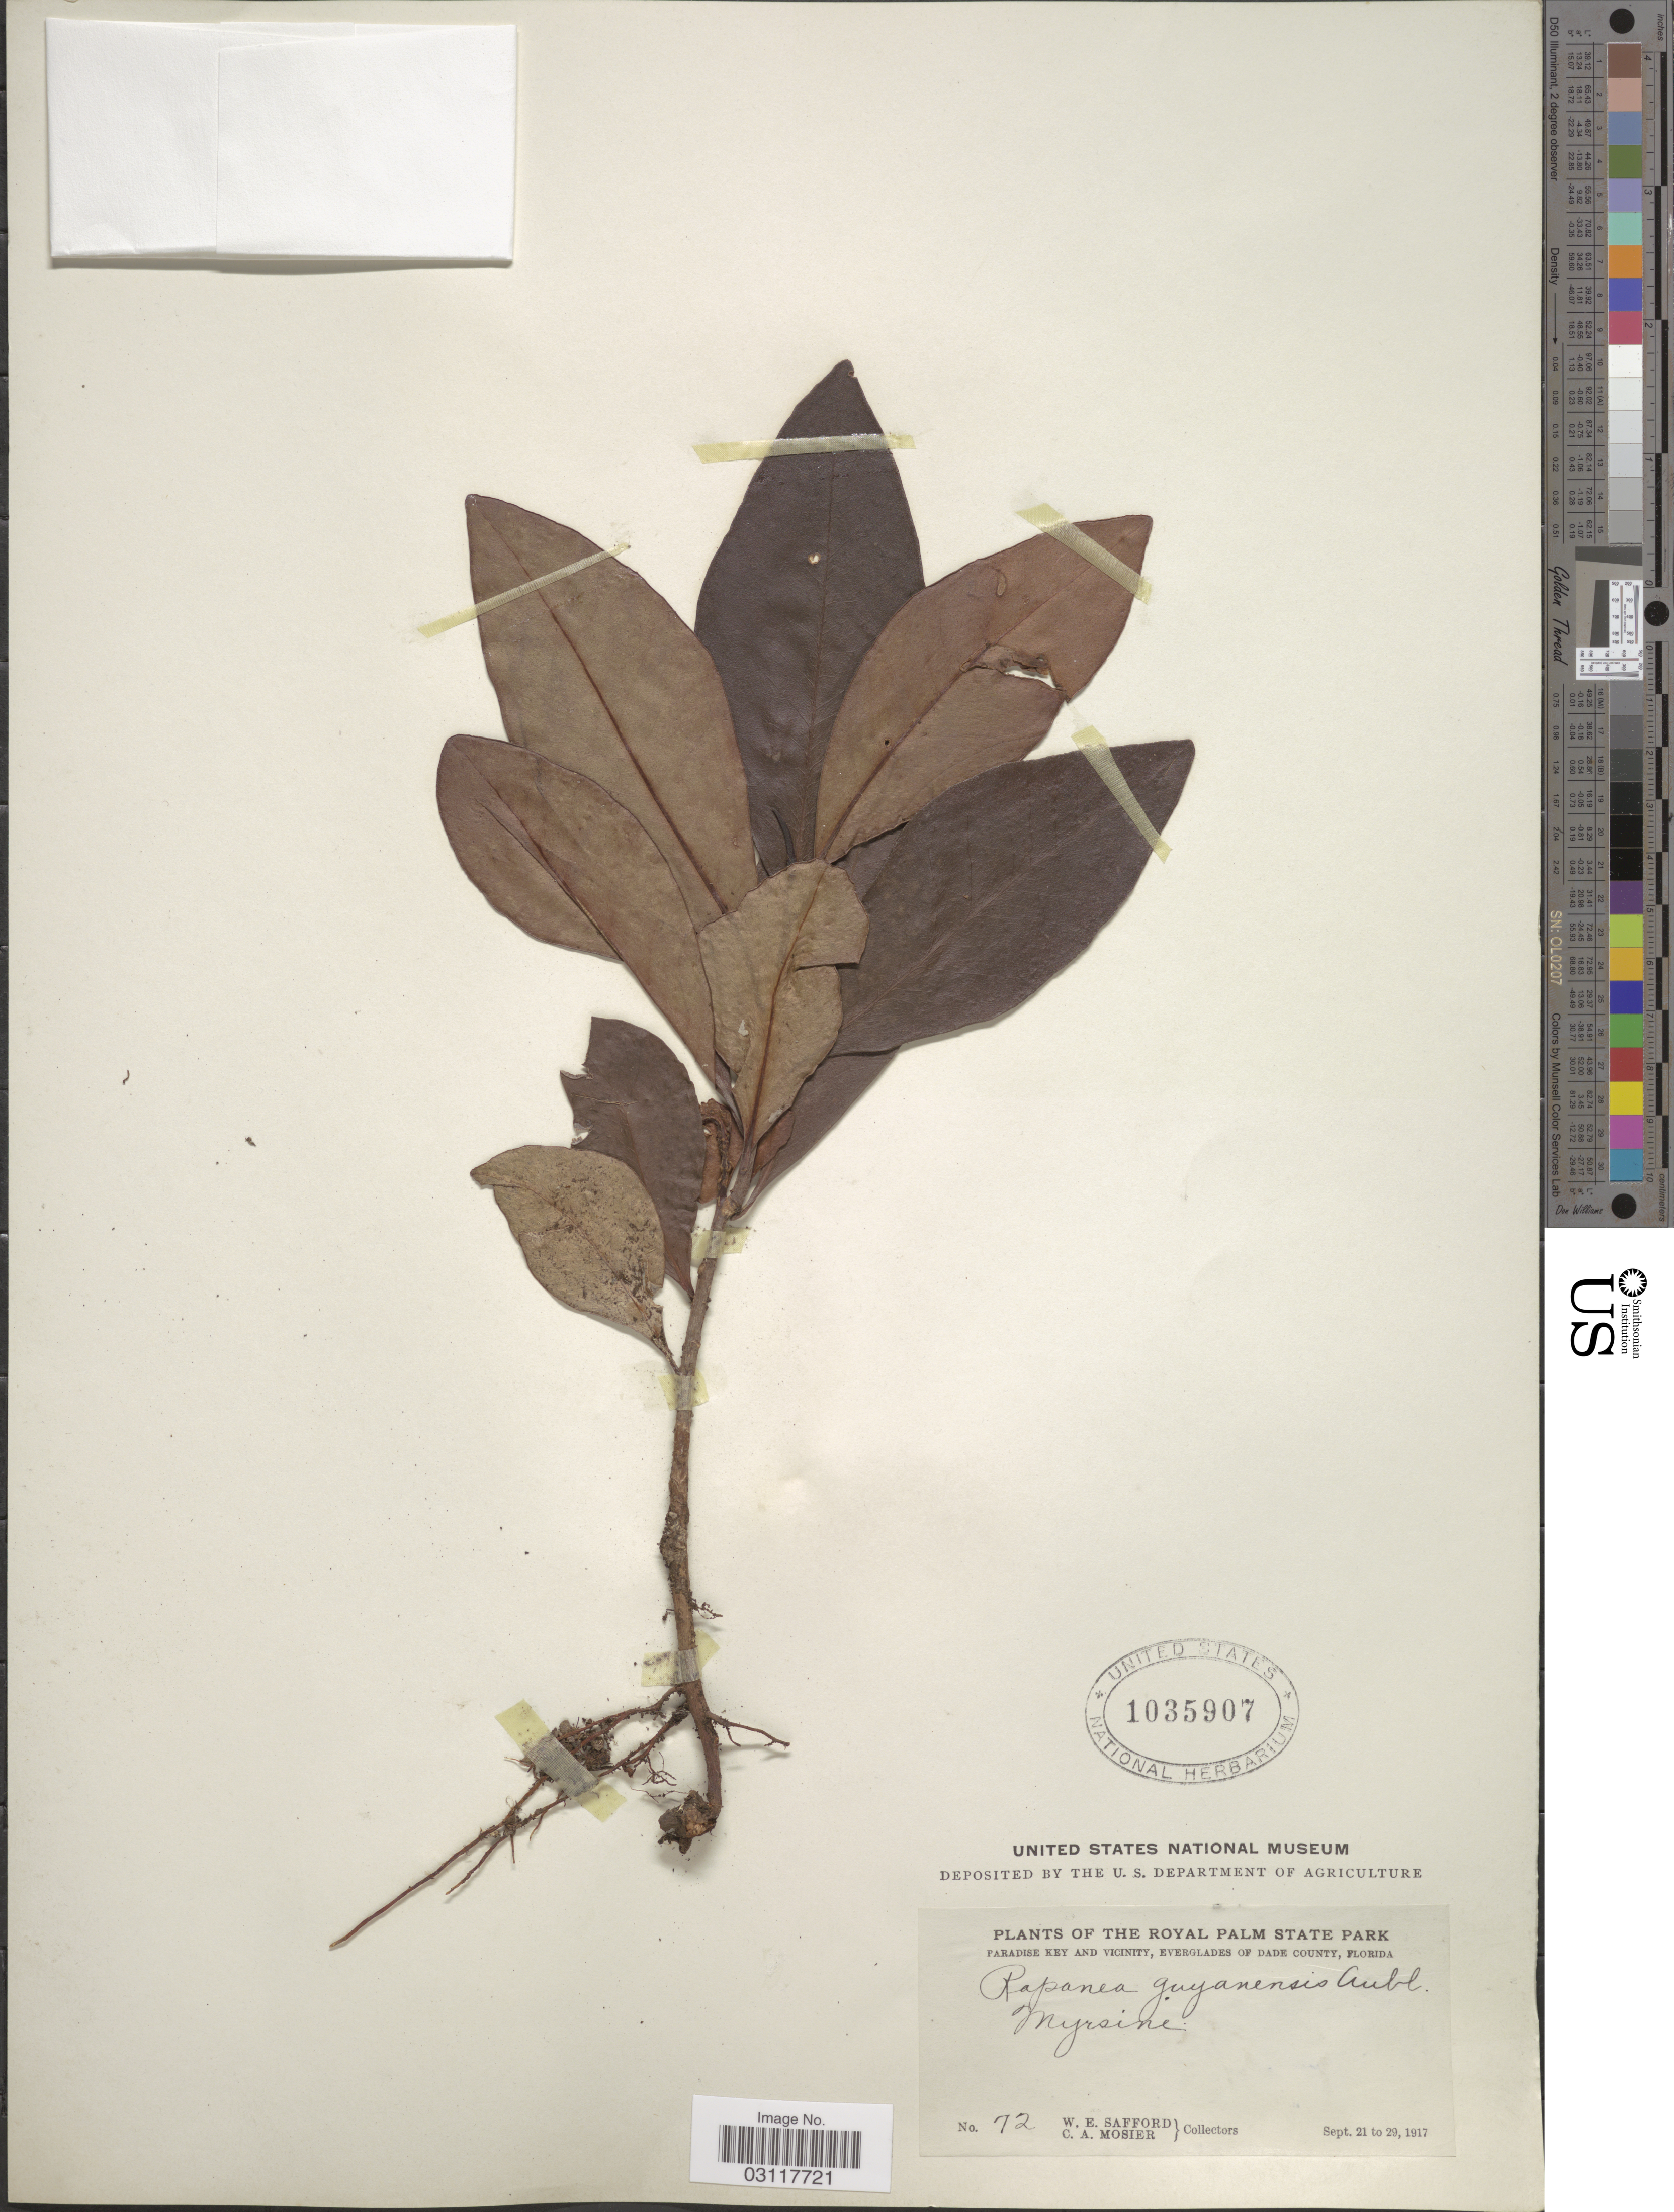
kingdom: Plantae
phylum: Tracheophyta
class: Magnoliopsida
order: Ericales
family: Primulaceae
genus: Rapanea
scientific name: Rapanea guianensis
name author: Aubl.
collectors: W. E. Safford & C. A. Mosier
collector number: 72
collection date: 1917-09-21/1917-09-29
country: United States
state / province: Florida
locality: Paradise Key and Vicinity, Everglades of Dade County, The Royal Palm State Park.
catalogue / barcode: US 1035907